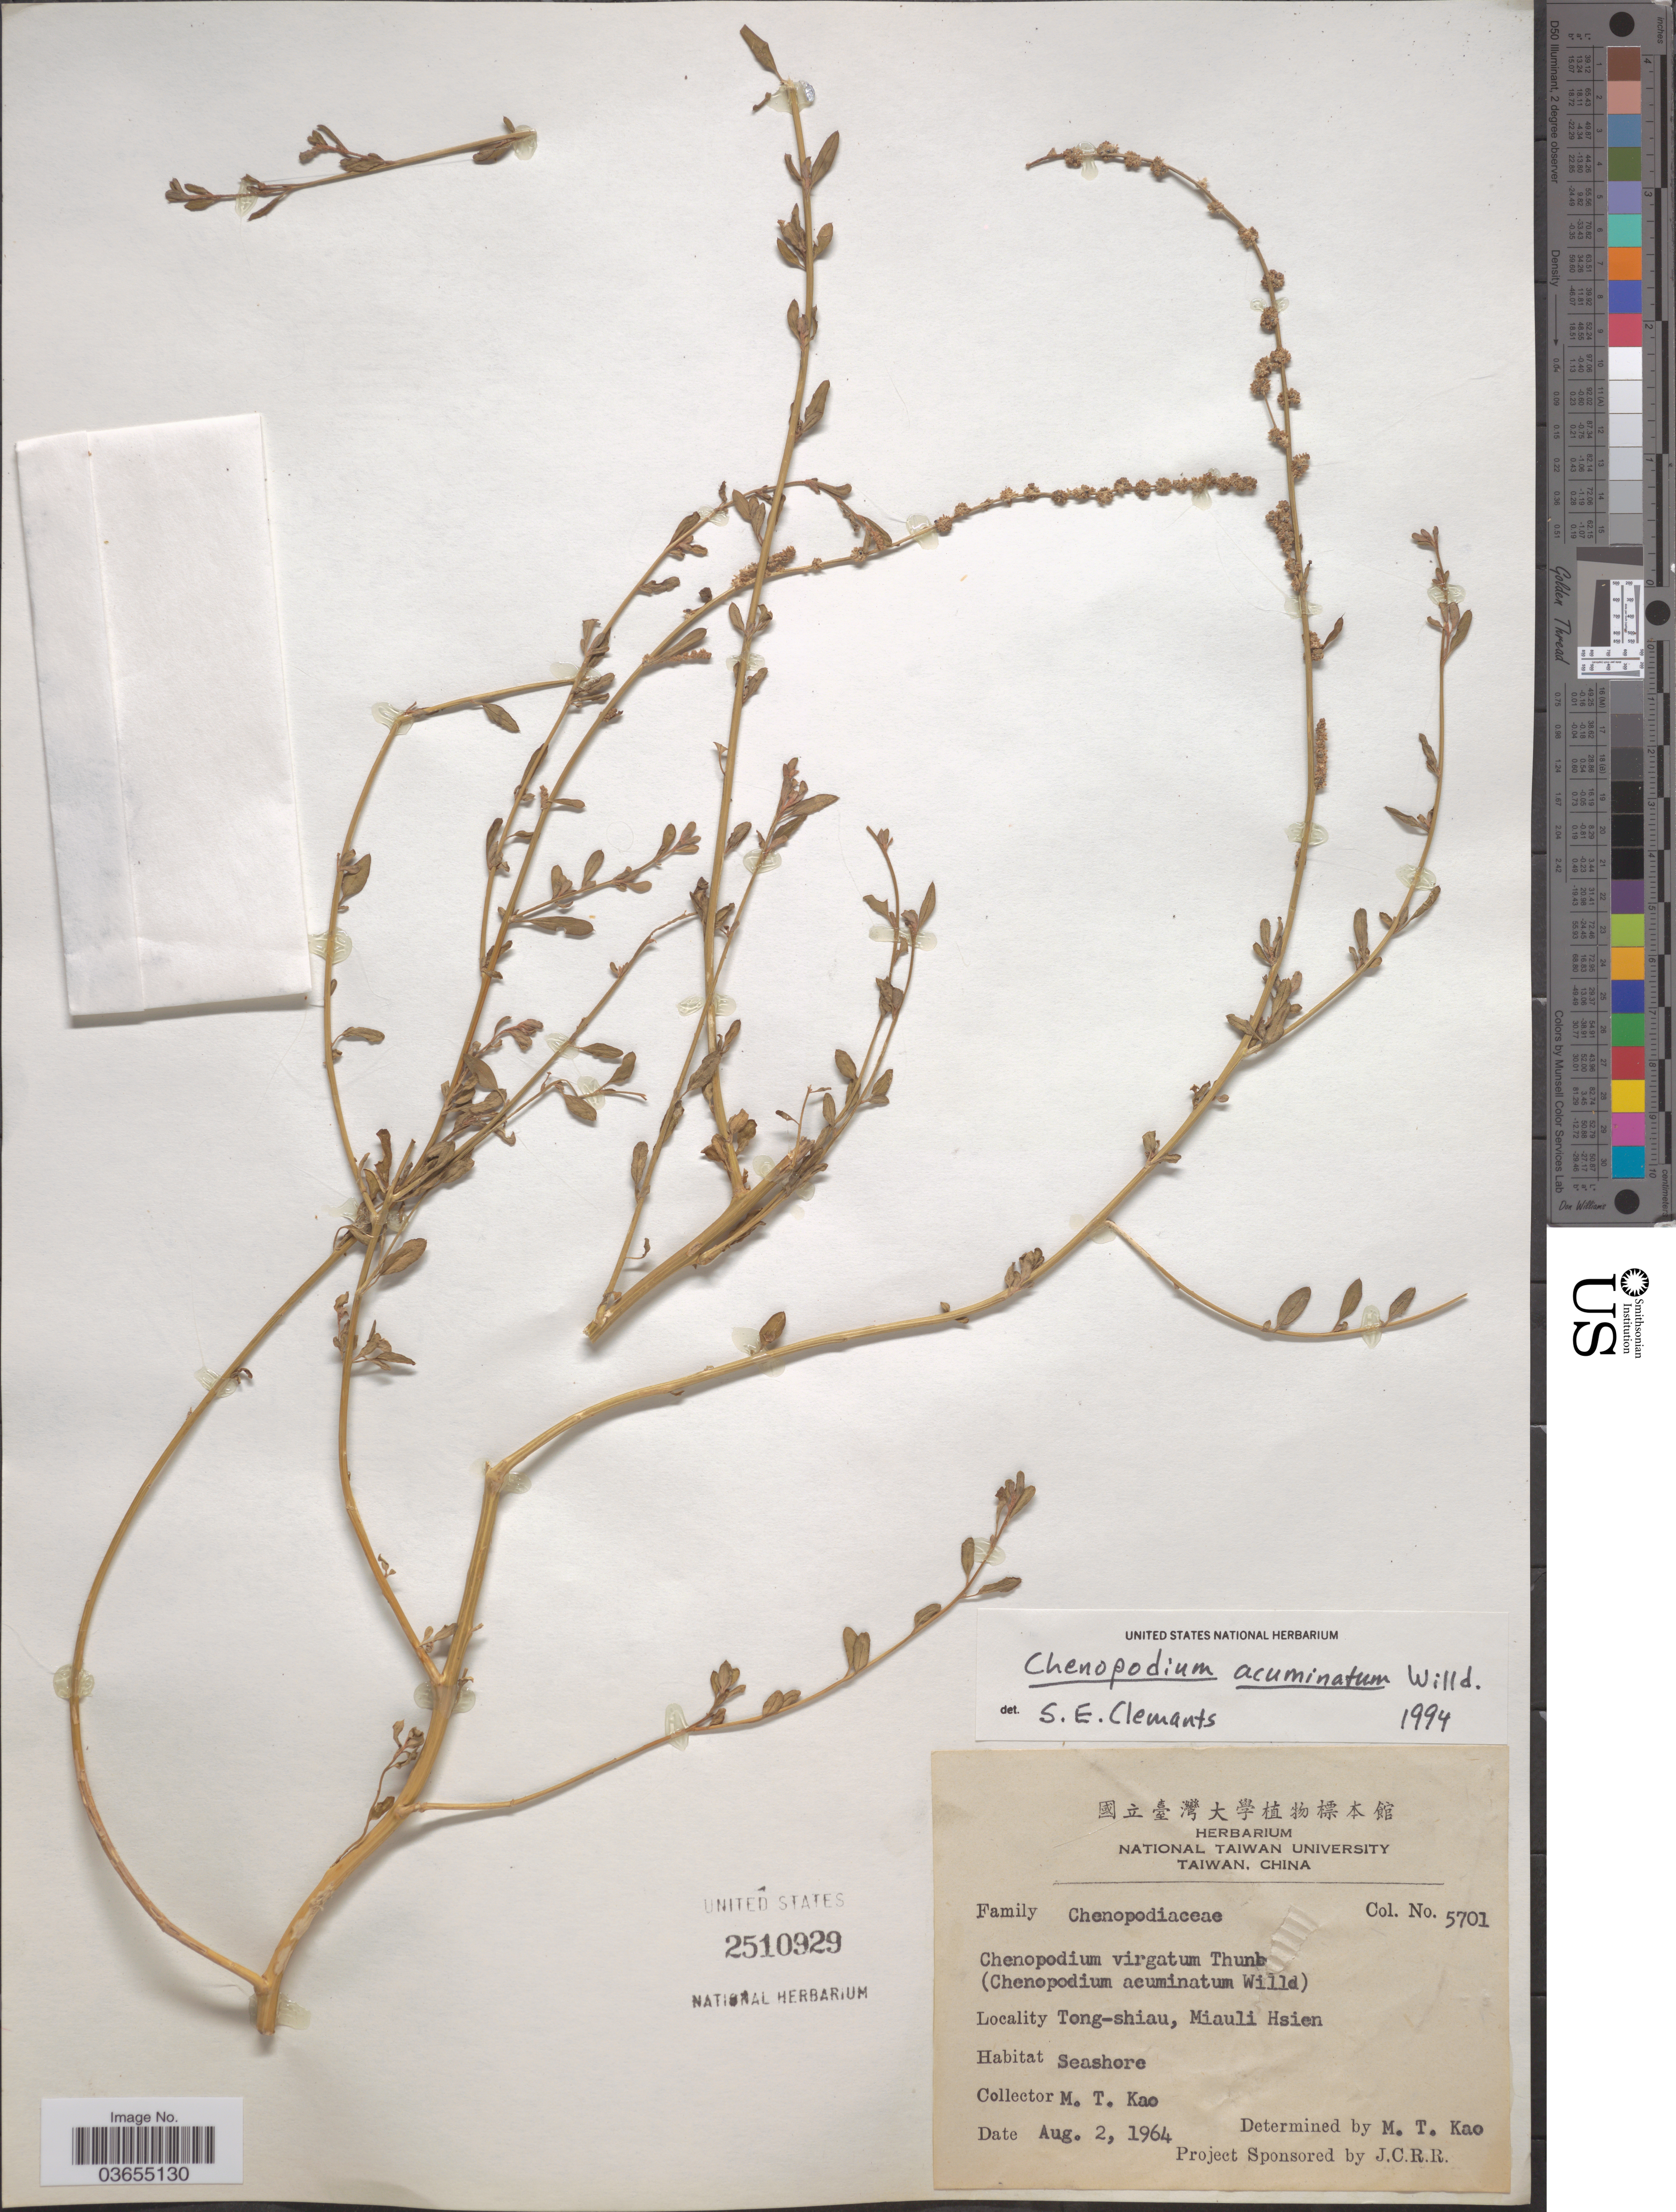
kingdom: Plantae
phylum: Tracheophyta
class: Magnoliopsida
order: Caryophyllales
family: Amaranthaceae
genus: Chenopodium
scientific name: Chenopodium acuminatum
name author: Willd.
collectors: M. T. Kao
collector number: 5701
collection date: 1964-08-02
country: Taiwan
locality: Tong-shiau, Miauli Hsien.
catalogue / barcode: US 2510929